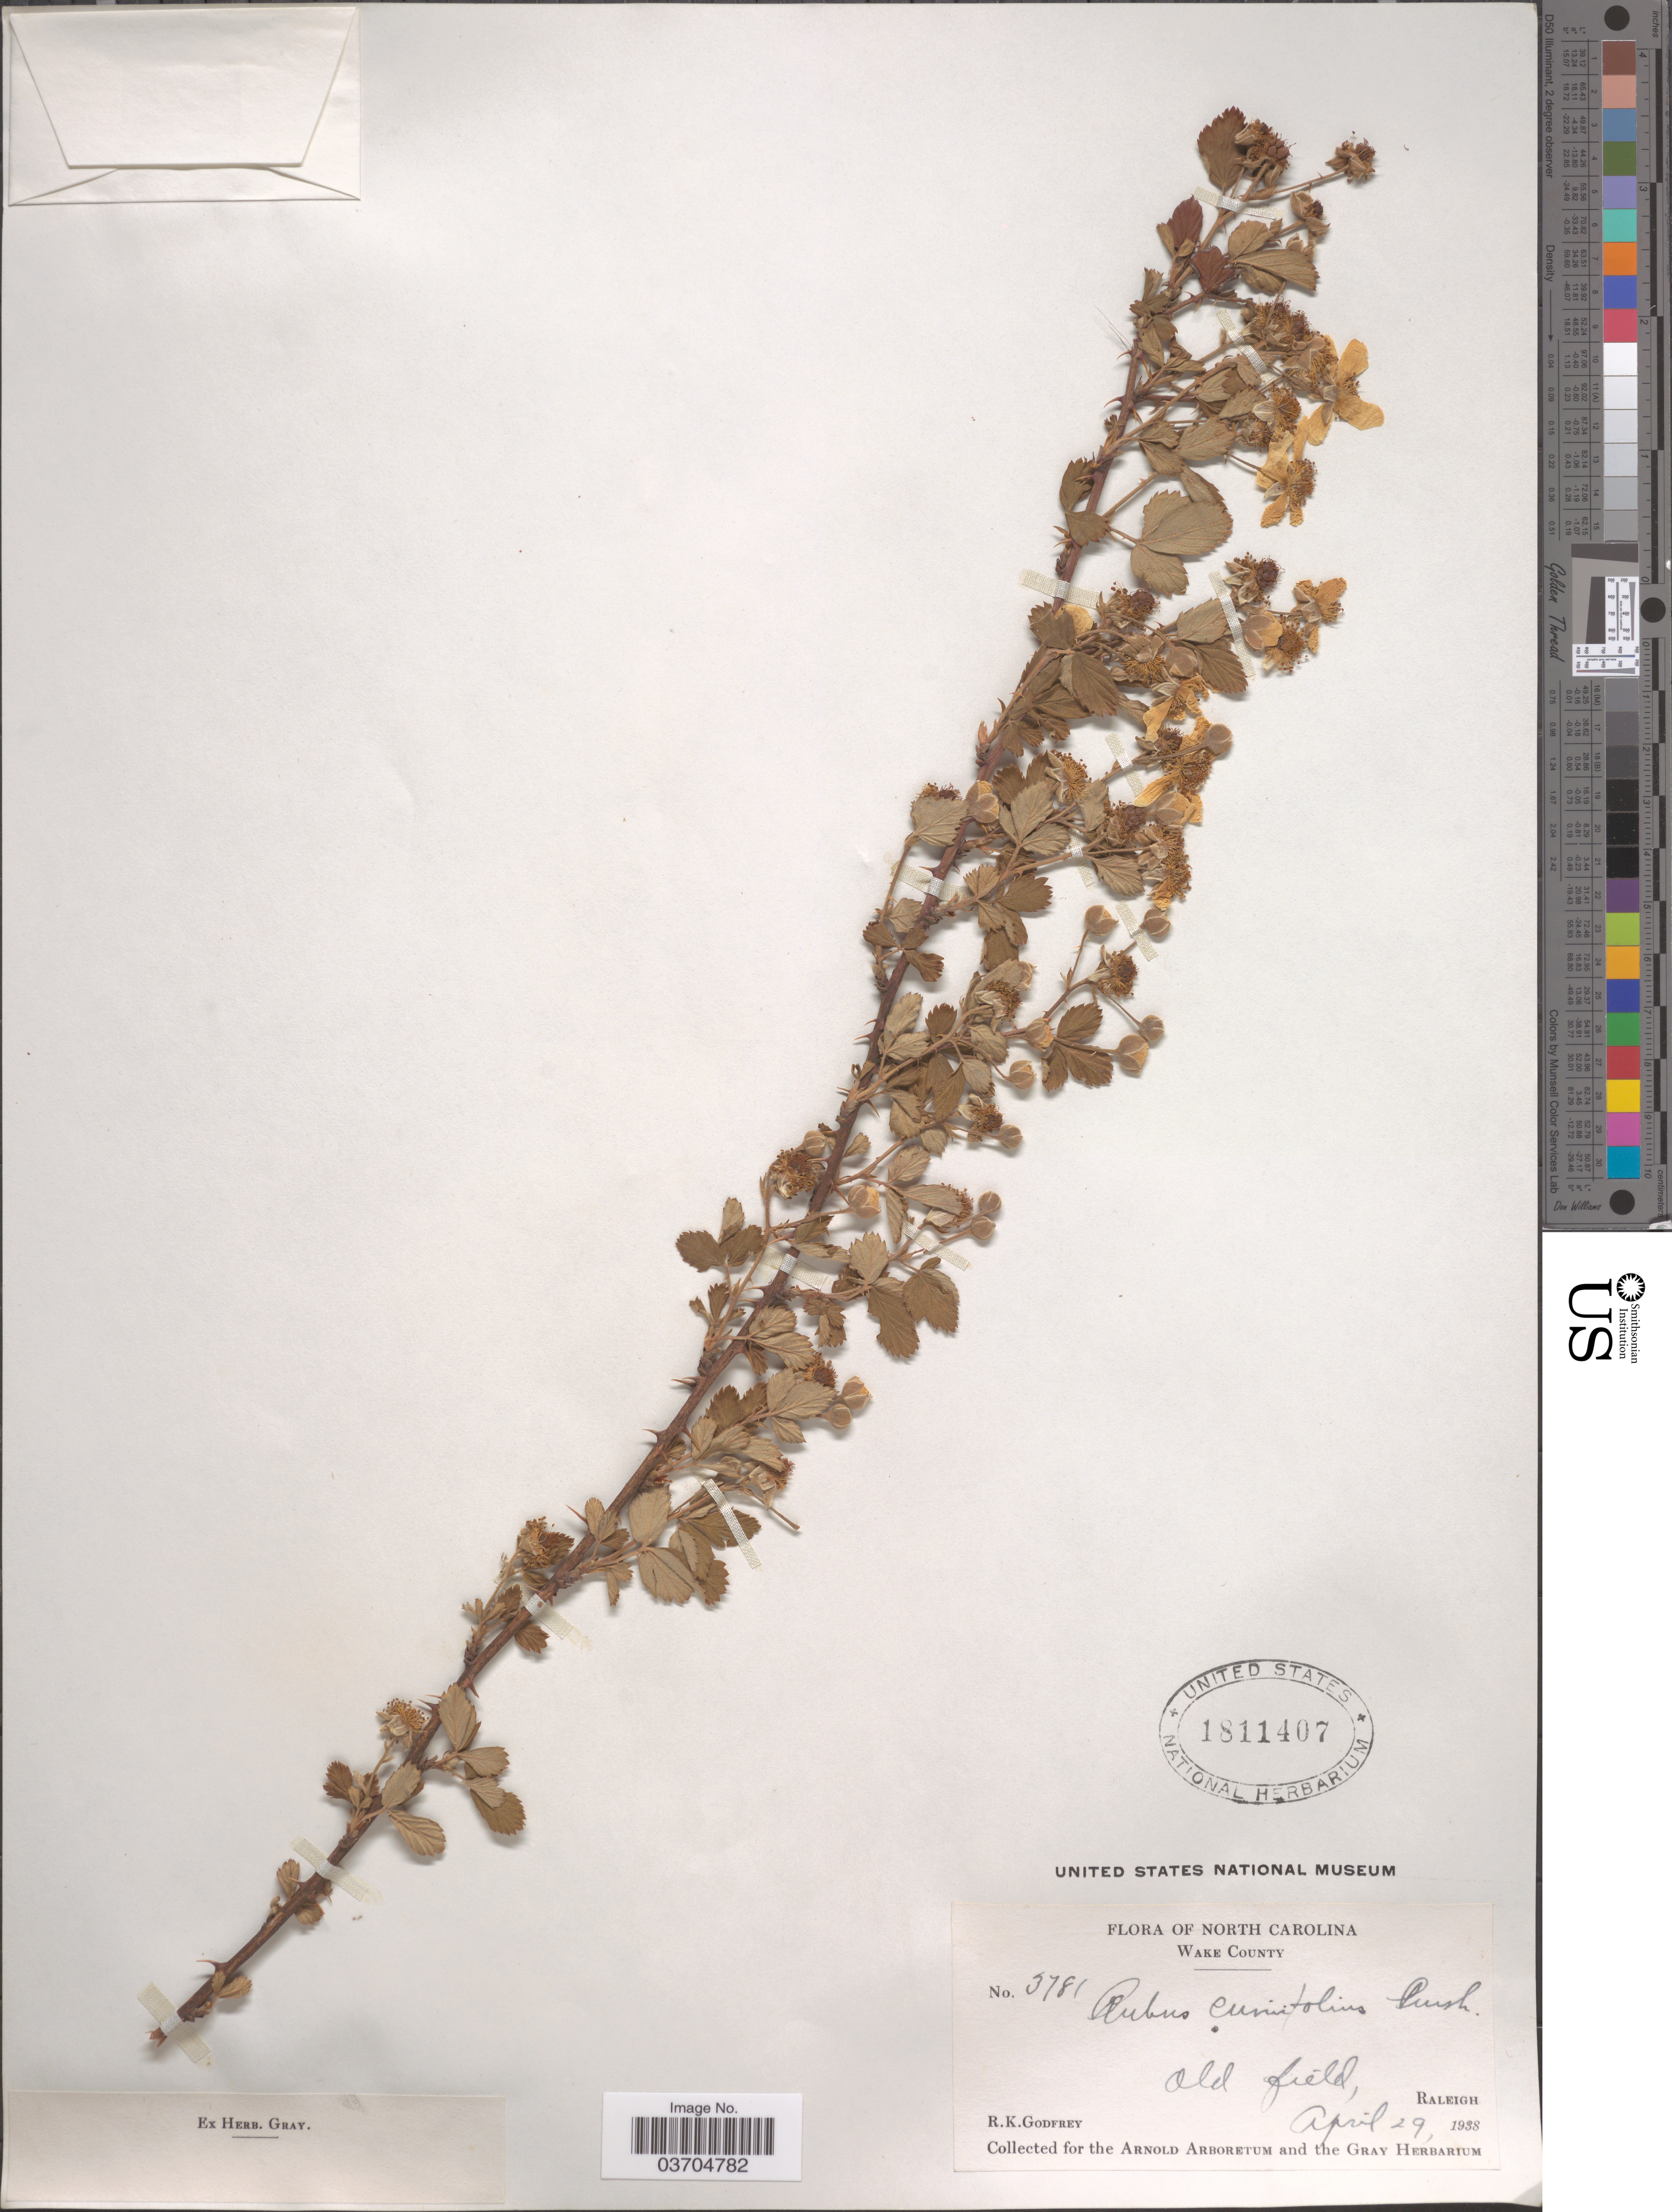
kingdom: Plantae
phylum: Tracheophyta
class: Magnoliopsida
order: Rosales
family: Rosaceae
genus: Rubus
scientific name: Rubus cuneifolius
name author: Pursh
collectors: R. K. Godfrey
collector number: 3781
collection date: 1938-04-29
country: United States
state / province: North Carolina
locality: Wake County. Old field, Raleigh.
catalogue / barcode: US 1811407